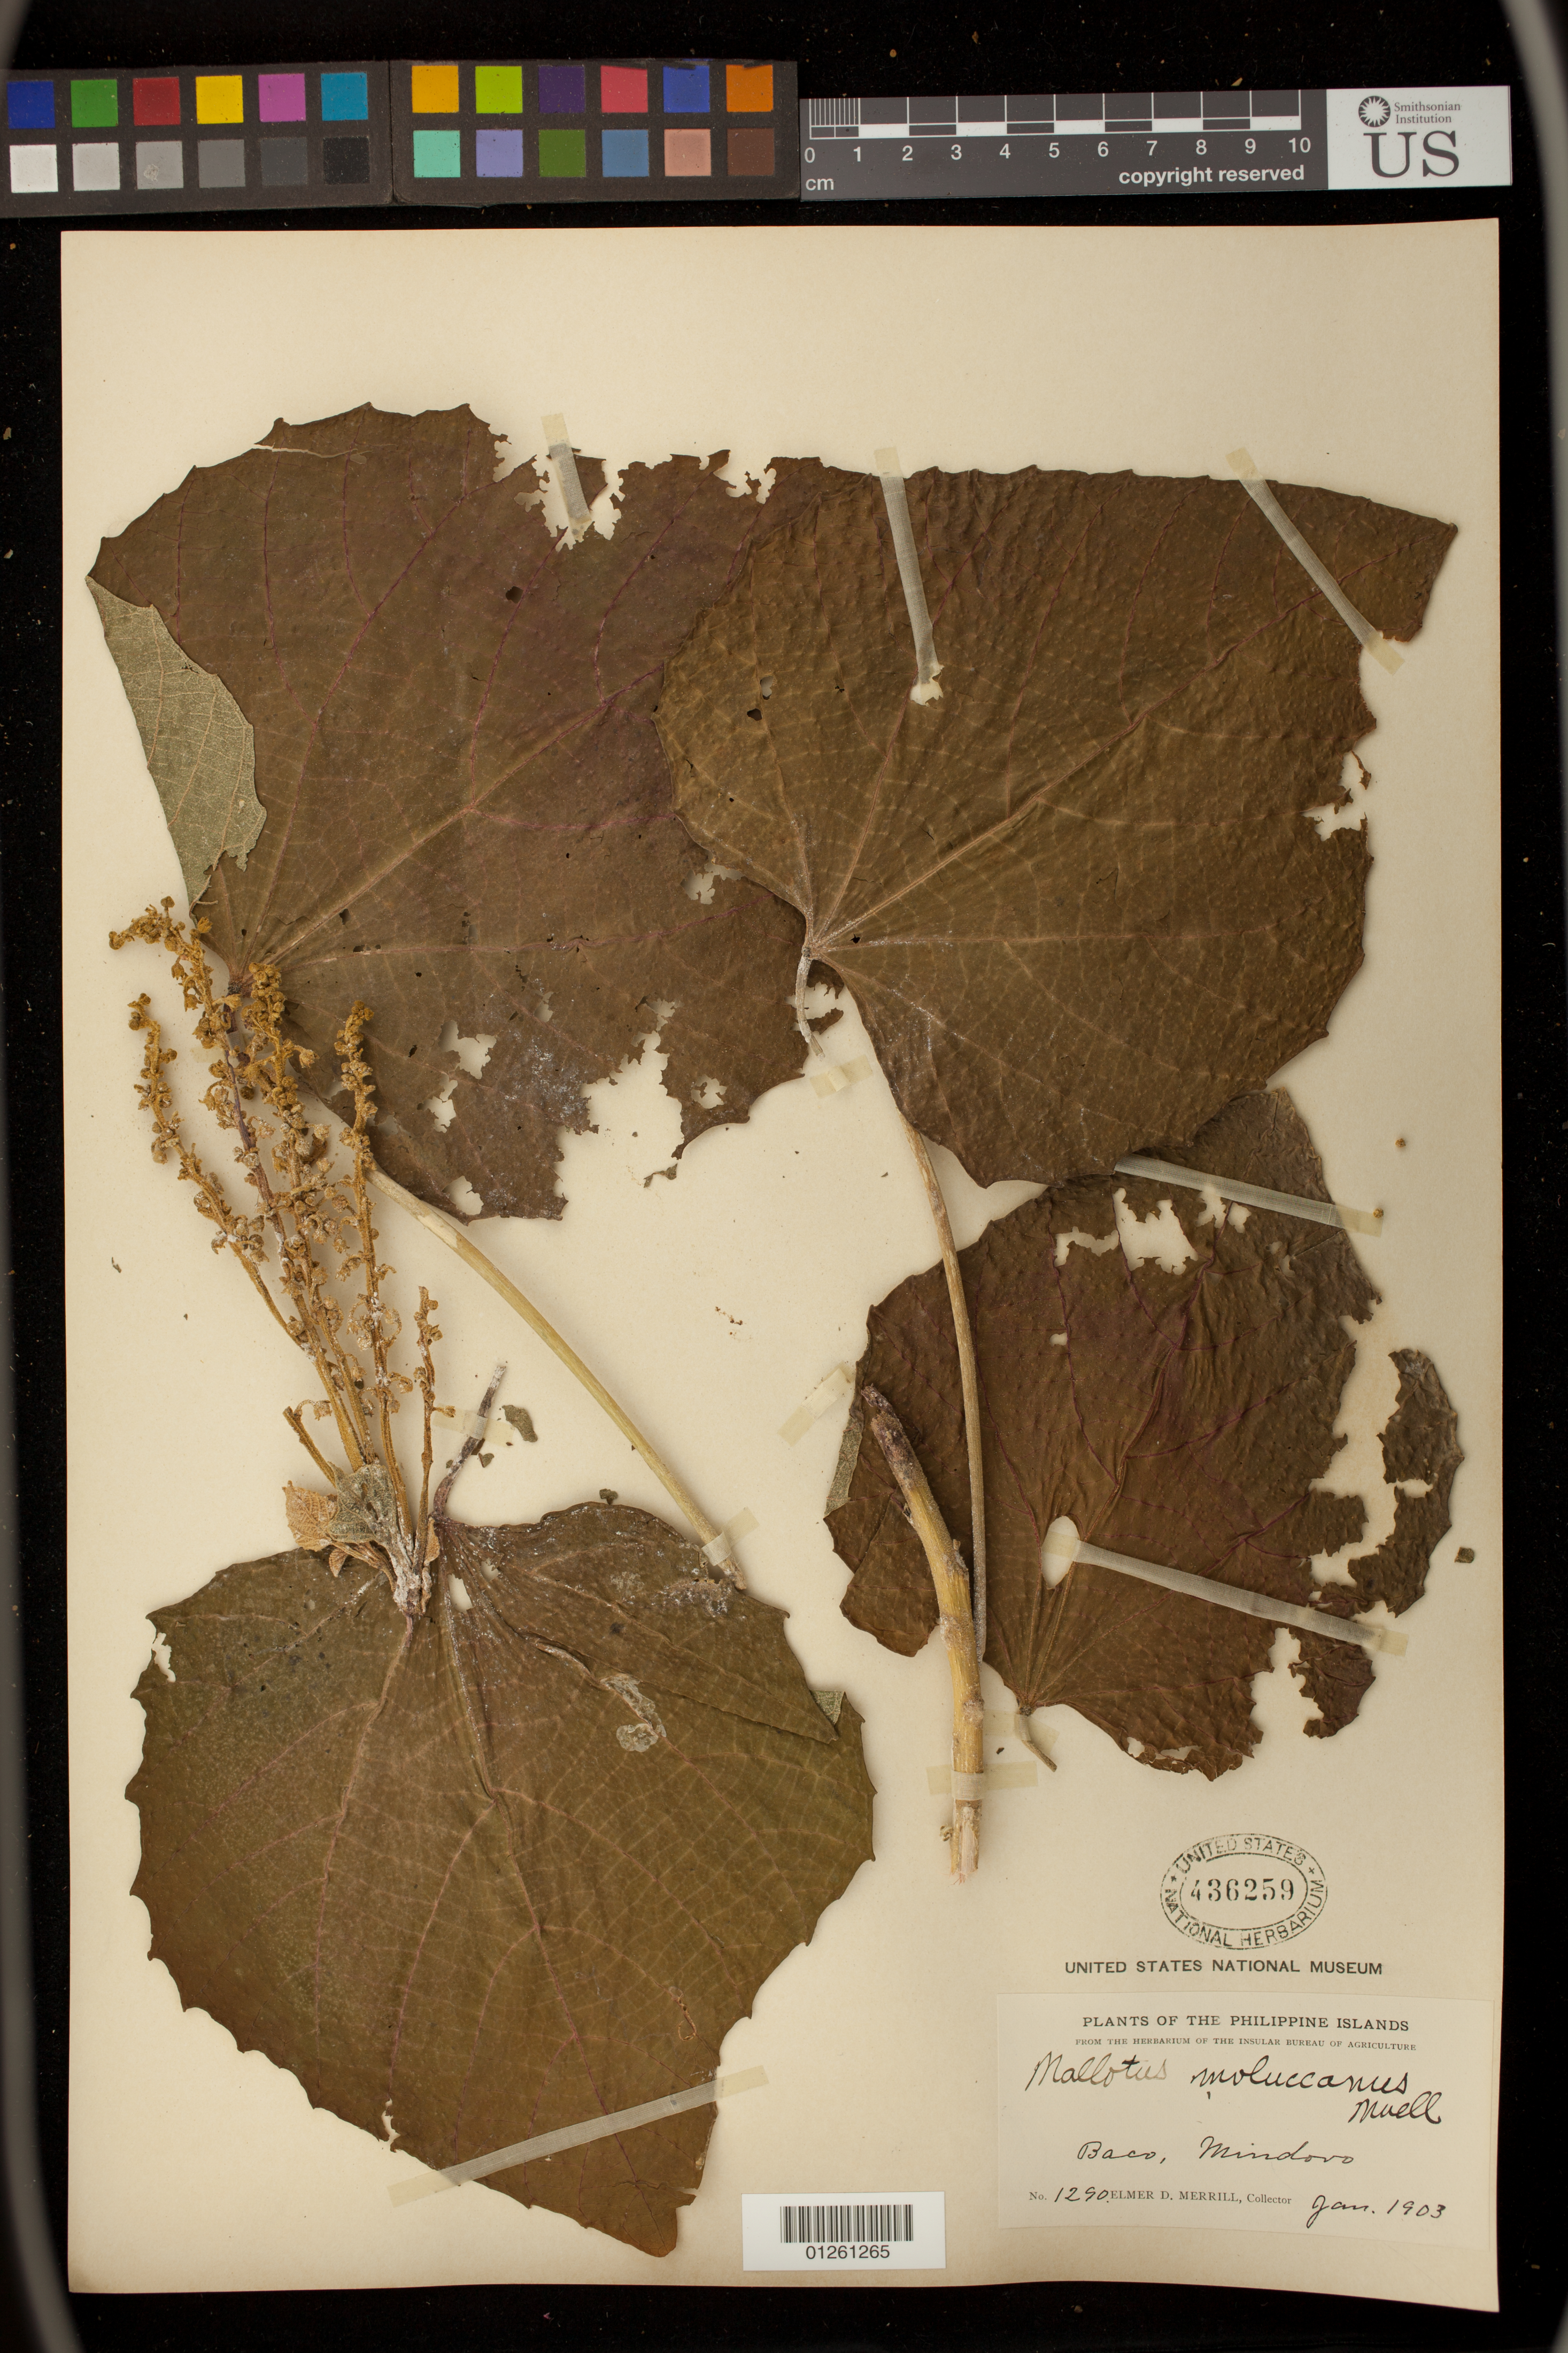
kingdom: Plantae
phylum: Tracheophyta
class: Magnoliopsida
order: Malpighiales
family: Euphorbiaceae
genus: Melanolepis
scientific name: Melanolepis multiglandulosa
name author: (Reinw. ex Blume) Rchb. f. & Zoll.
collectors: E. D. Merrill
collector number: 1290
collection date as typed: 1903-01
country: Philippines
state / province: Mimaropa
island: Mindoro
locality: Baco, Mindoro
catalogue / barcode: US 436259